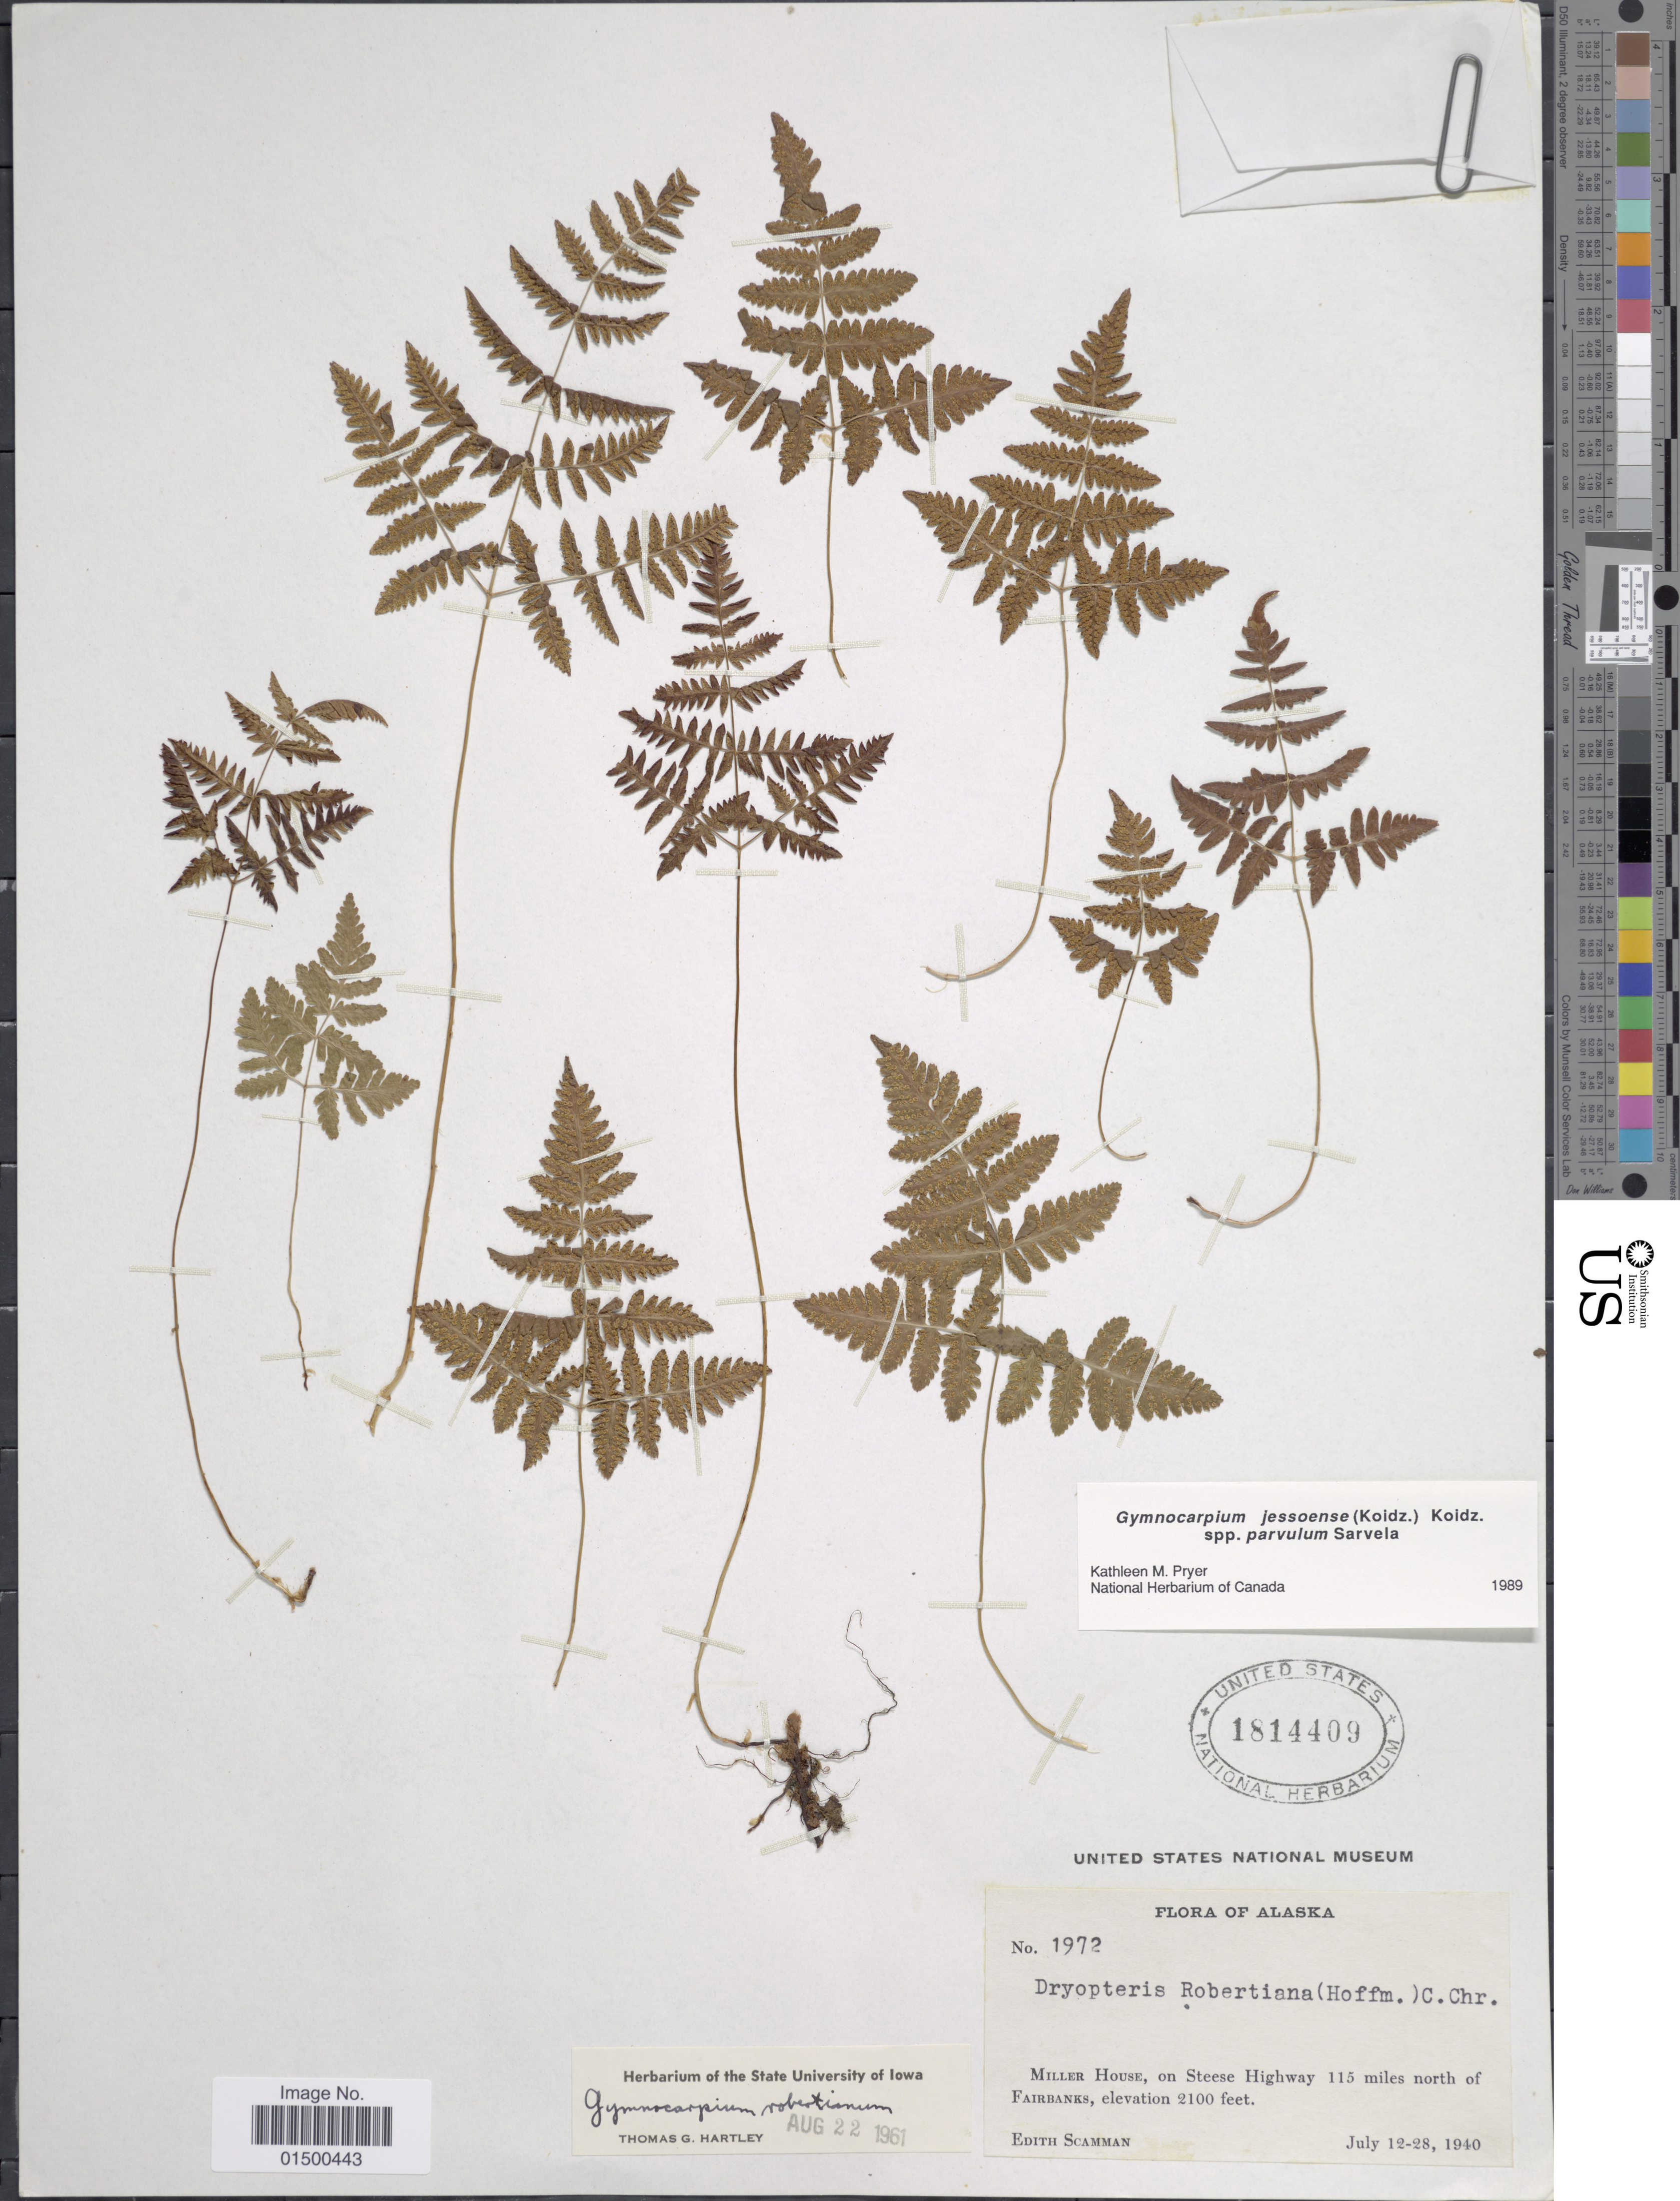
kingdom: Plantae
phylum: Tracheophyta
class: Polypodiopsida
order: Polypodiales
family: Cystopteridaceae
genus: Gymnocarpium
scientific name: Gymnocarpium jessoense subsp. parvulum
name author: Sarvela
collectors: E. Scamman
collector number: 1972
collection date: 1940-07-12/1940-07-28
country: United States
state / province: Alaska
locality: Miller House, on Steese Highway 115 miles north of Fairbanks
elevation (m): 640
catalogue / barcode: US 1814409